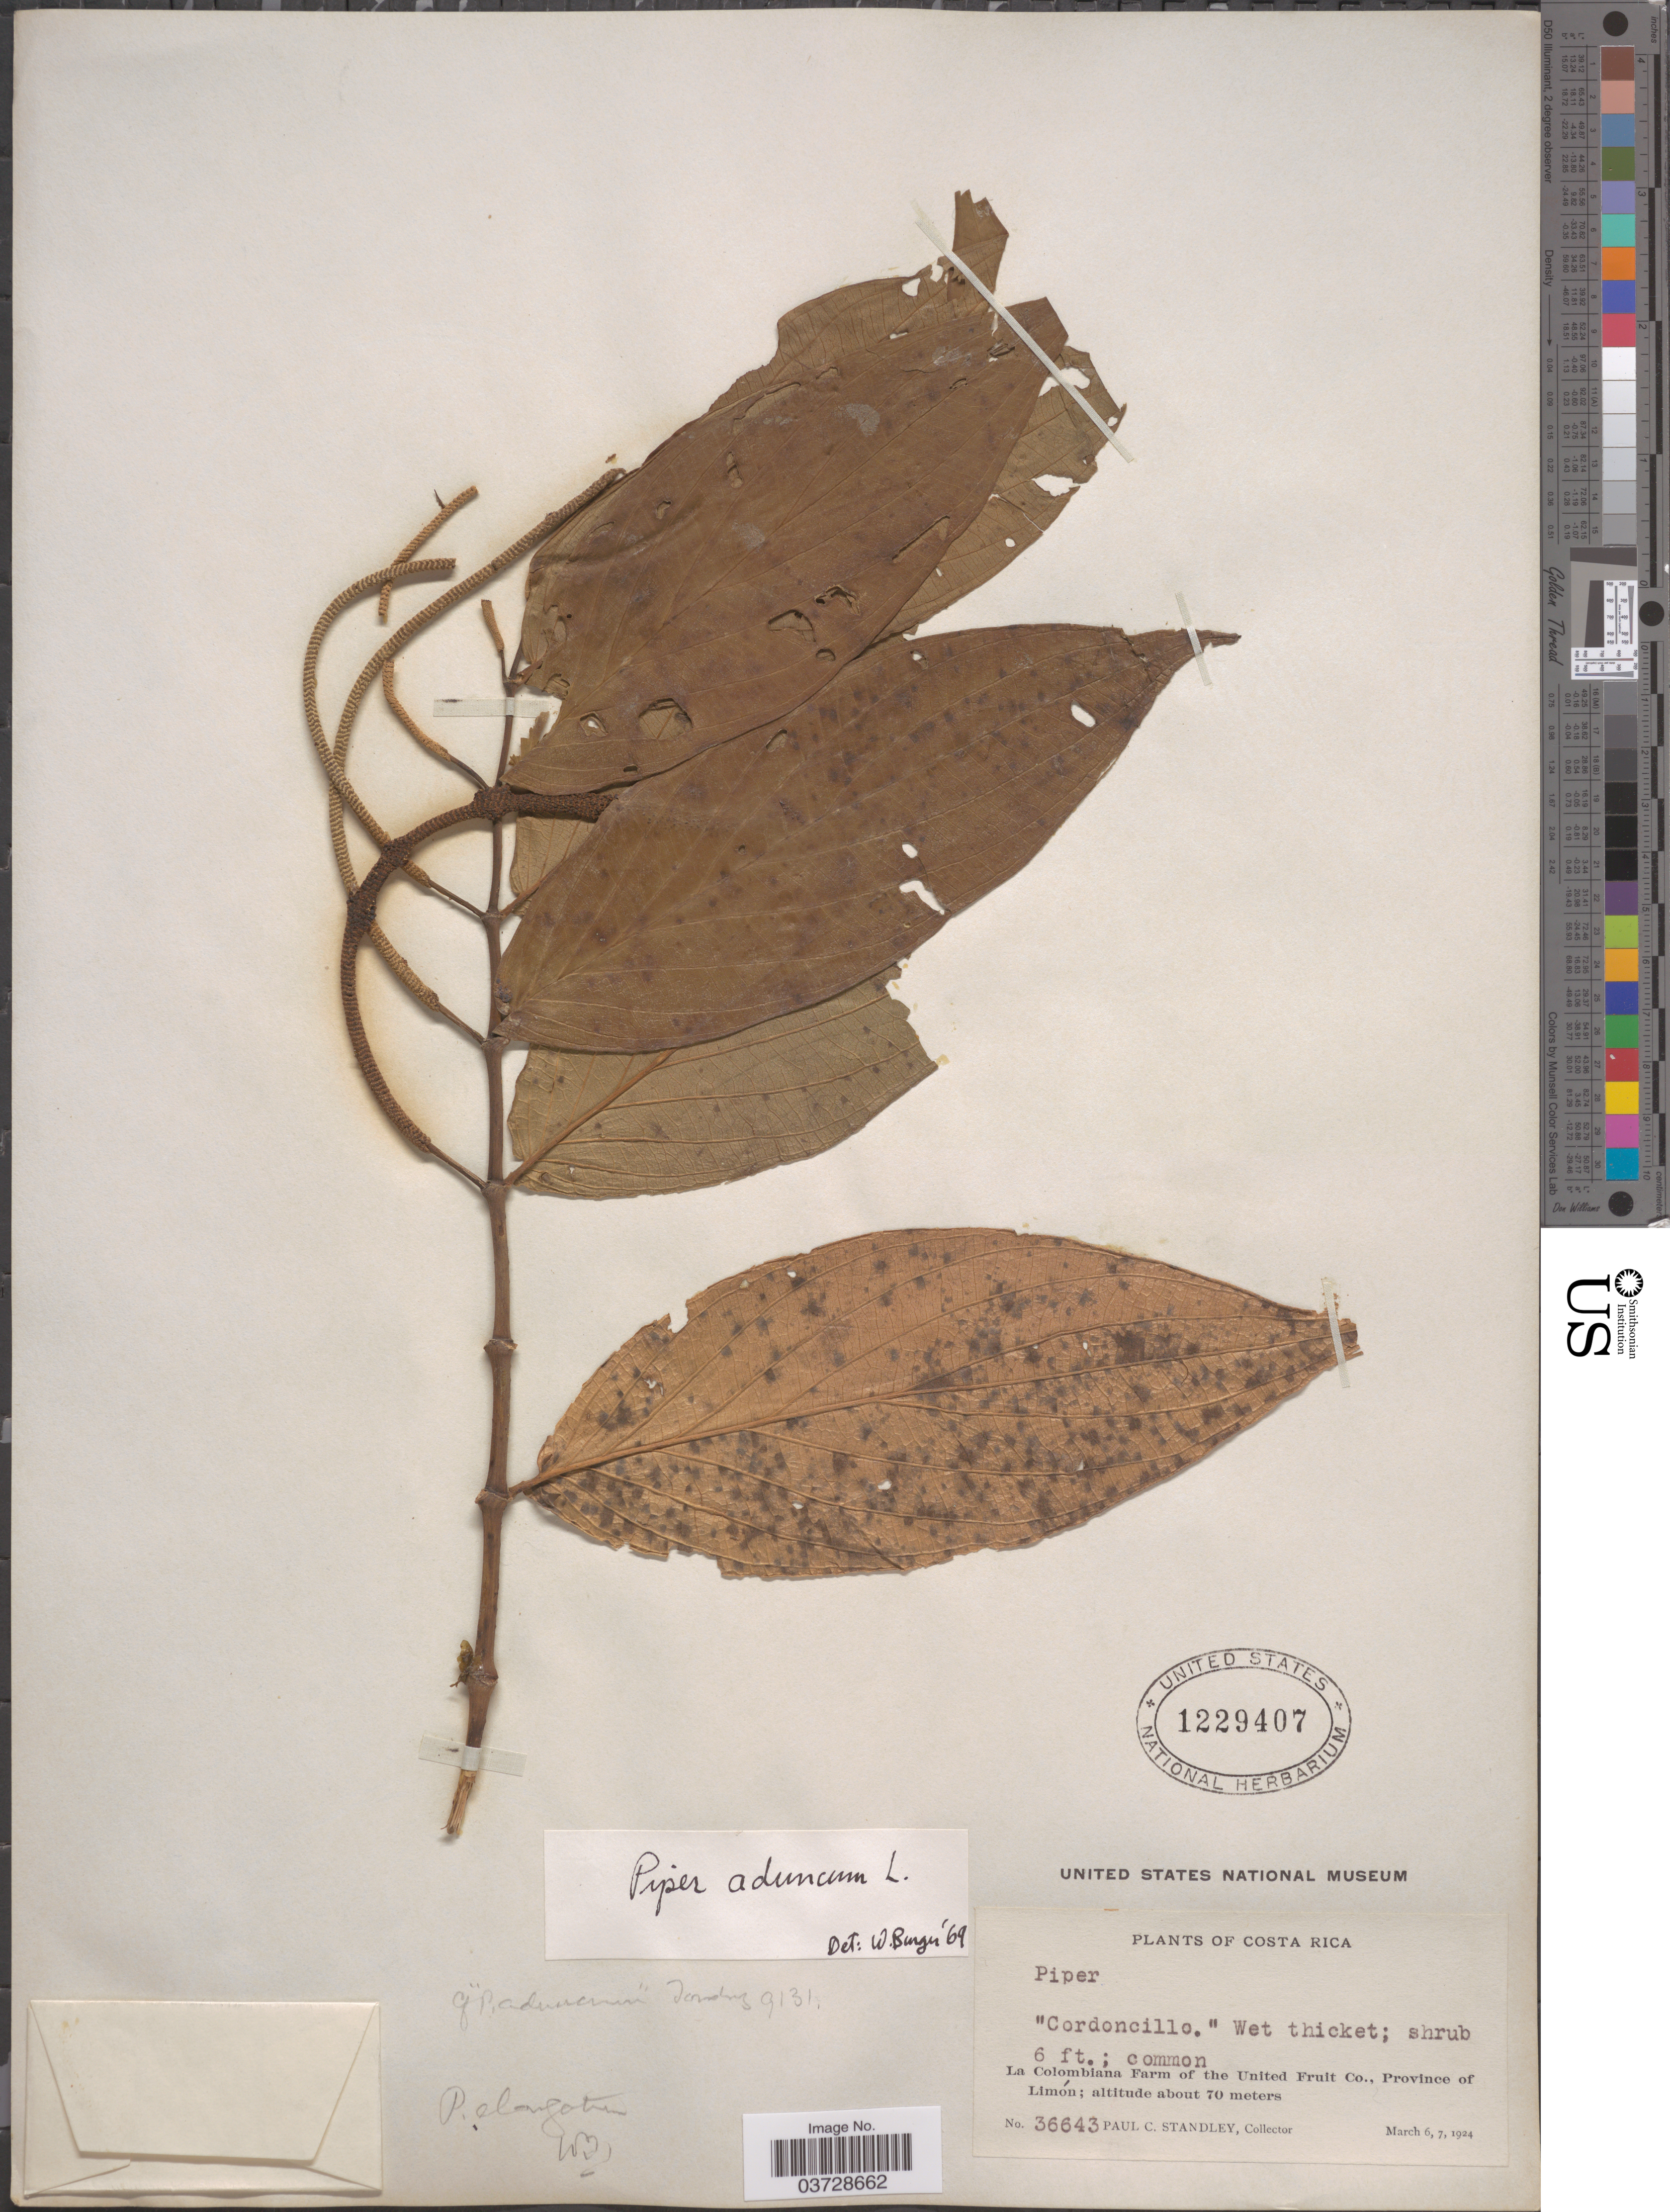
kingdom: Plantae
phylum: Tracheophyta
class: Magnoliopsida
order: Piperales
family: Piperaceae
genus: Piper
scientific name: Piper aduncum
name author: L.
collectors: P. C. Standley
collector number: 36643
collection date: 1924-03-06/1924-03-07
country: Costa Rica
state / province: Limón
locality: La Colombiana Farm of the United Fruit Co.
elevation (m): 70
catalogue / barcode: US 1229407